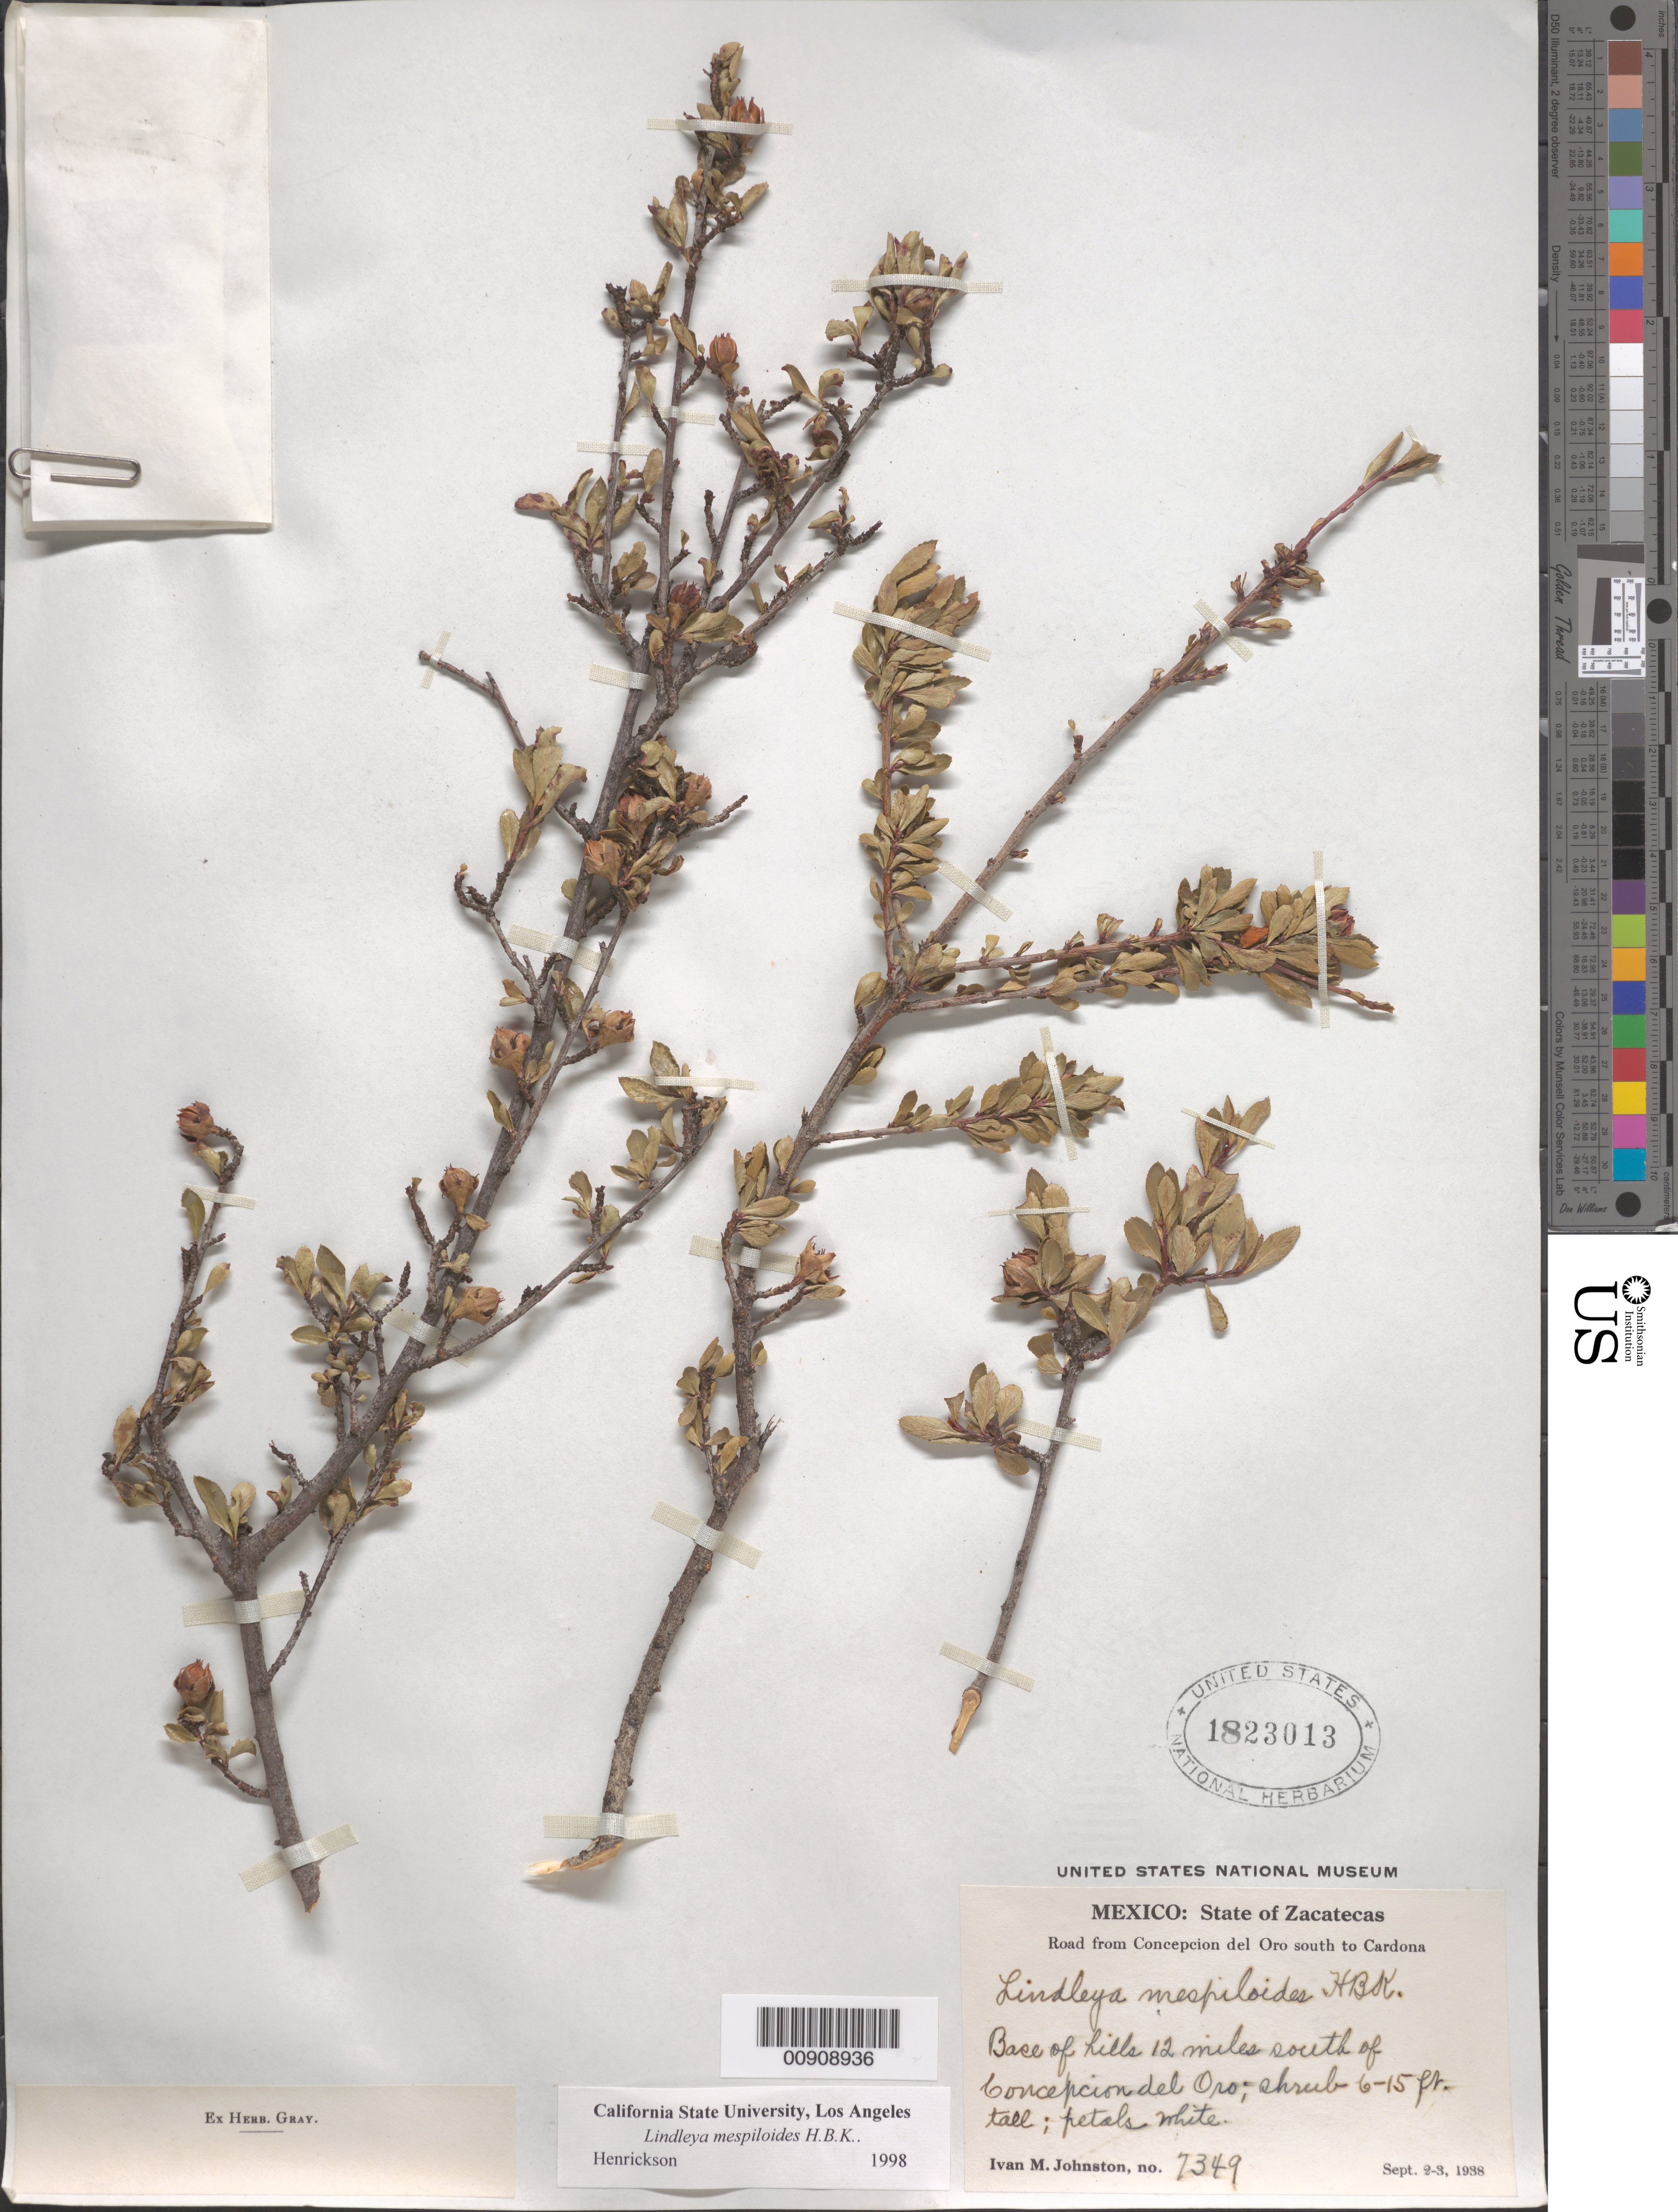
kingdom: Plantae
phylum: Tracheophyta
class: Magnoliopsida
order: Rosales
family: Rosaceae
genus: Lindleya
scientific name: Lindleya mespiloides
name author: Kunth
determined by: Henrickson, James, (CSLA), California State University at Los Angeles (UNITED STATES)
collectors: I.M. Johnston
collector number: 7349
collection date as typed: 02 Sep 1938 to 03 Sep 1938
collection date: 1938-09-02/1938-09-03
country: Mexico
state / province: Zacatecas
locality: Base of hills 12 miles south of Concepción del Oro. Road from Concepción del Oro south to Cardona. State of Zacatecas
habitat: Base of hills.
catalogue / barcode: US 1823013